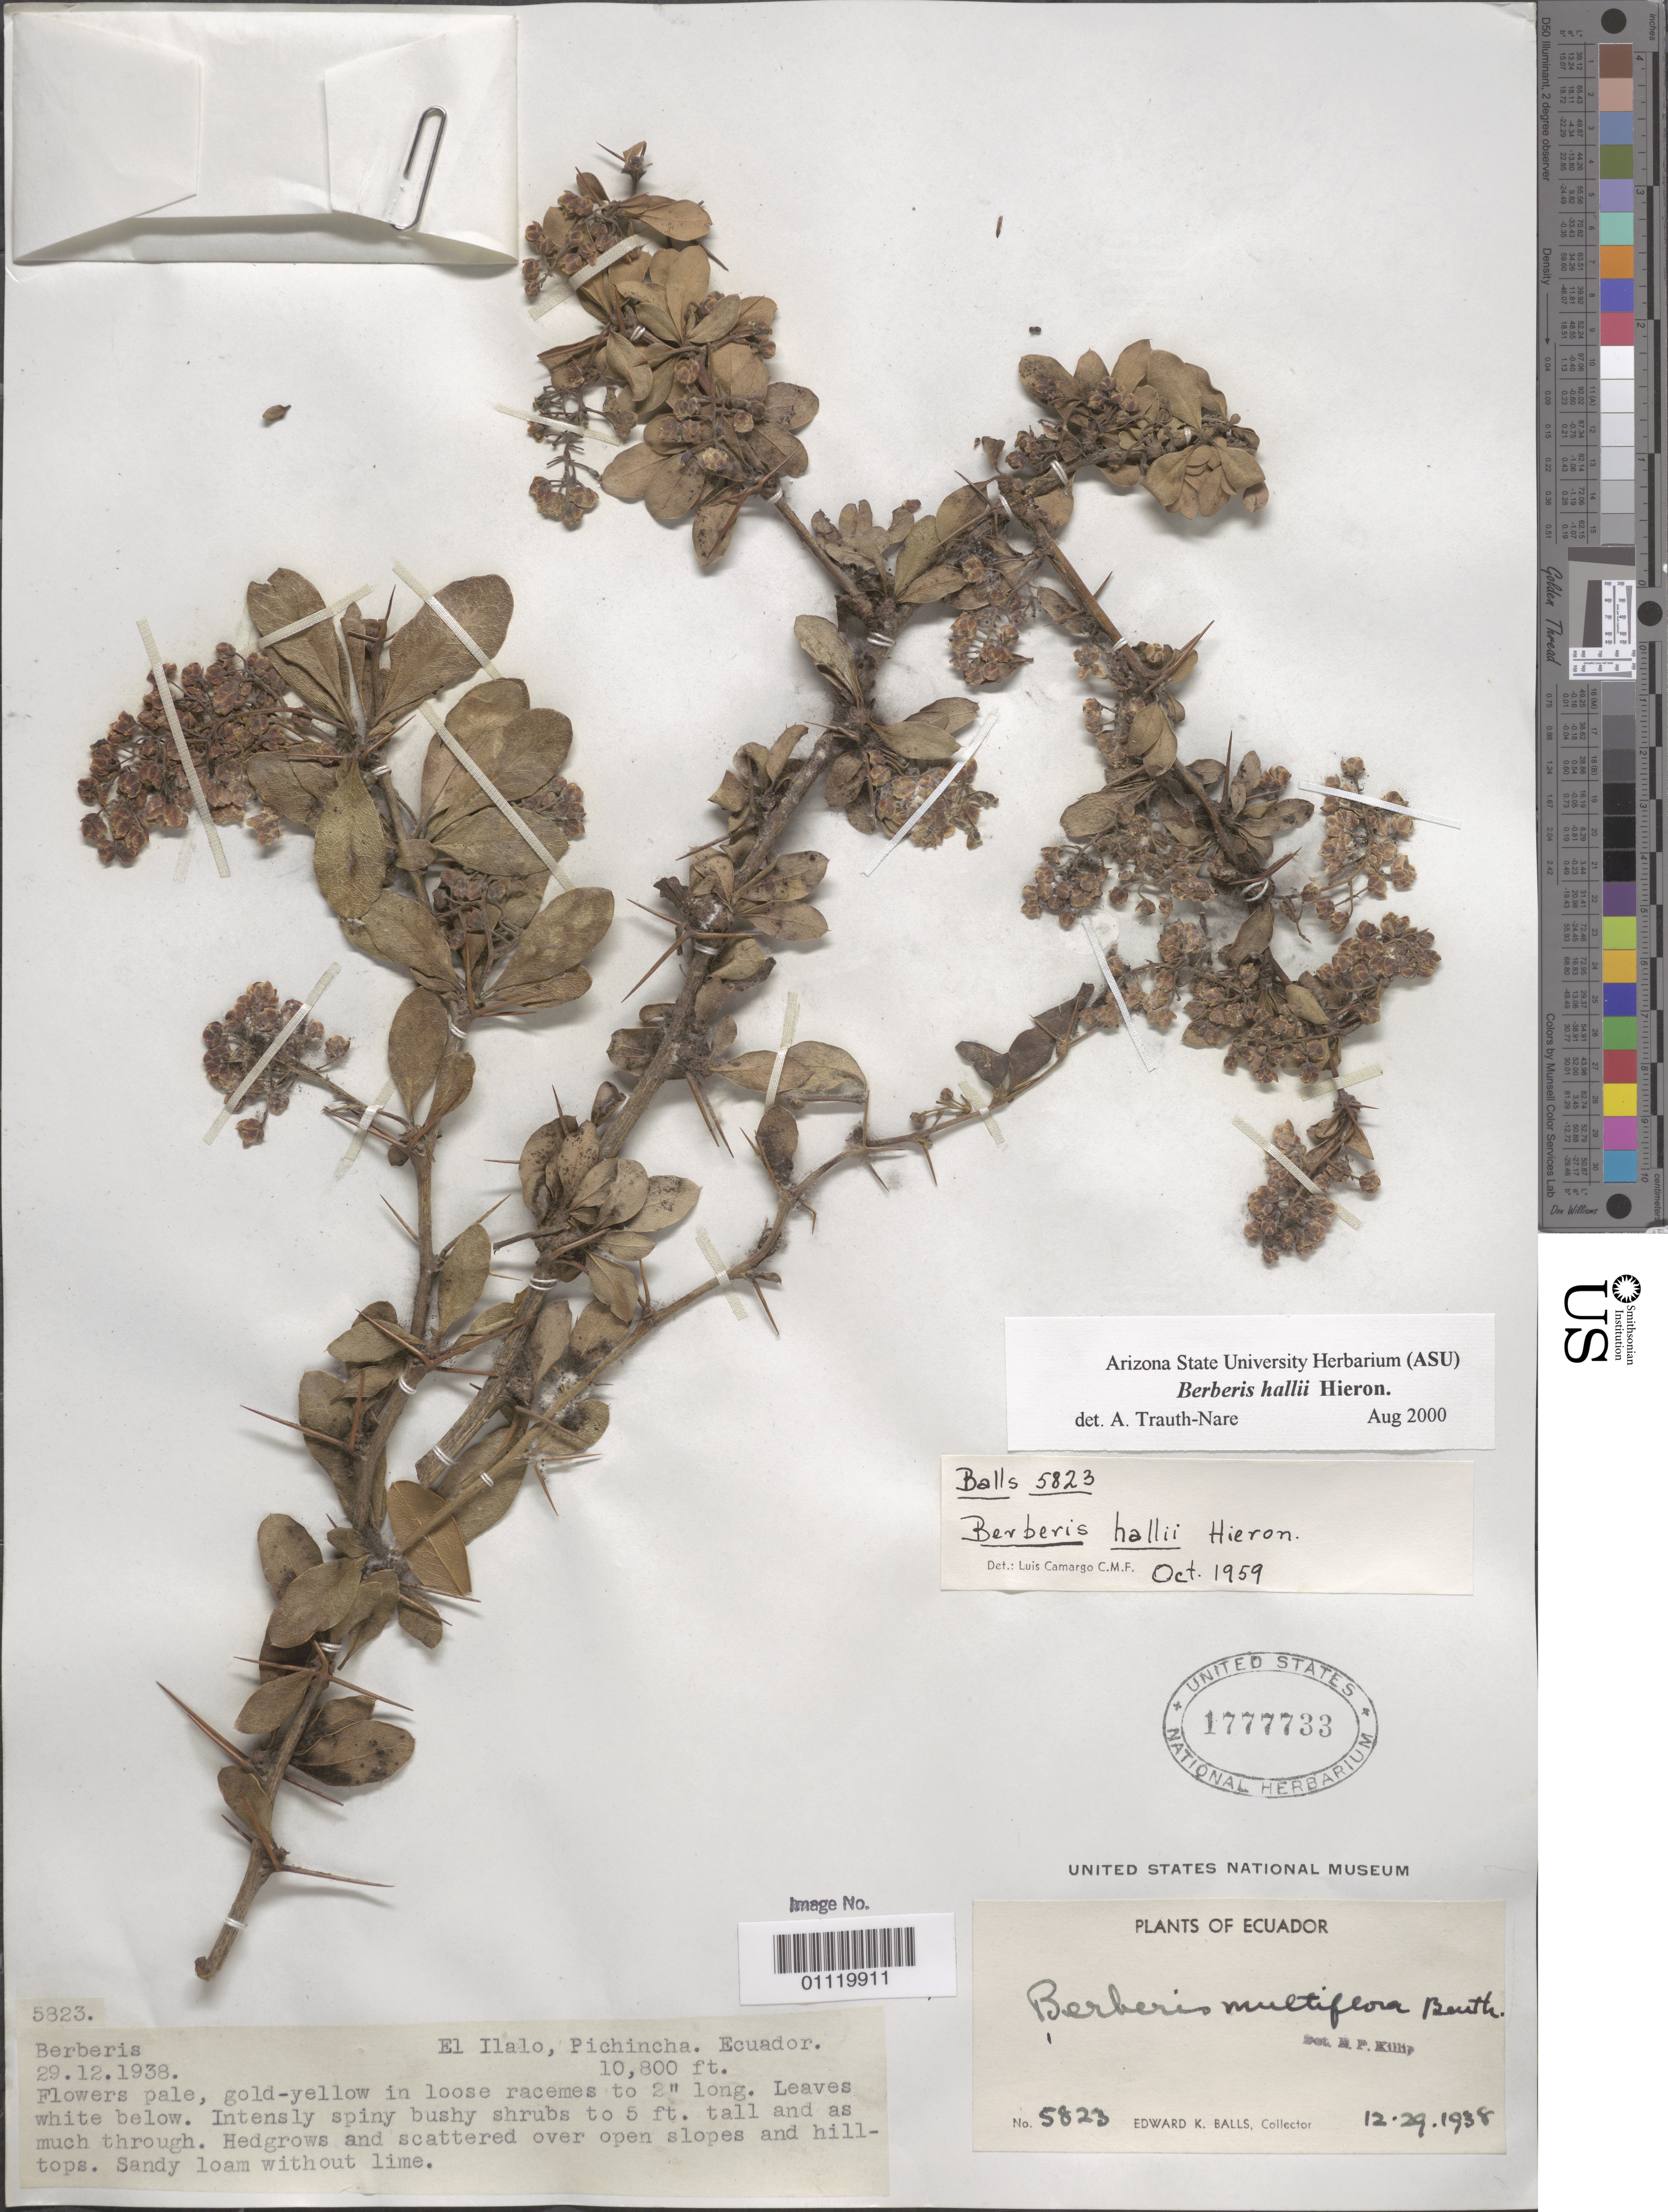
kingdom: Plantae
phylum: Tracheophyta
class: Magnoliopsida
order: Ranunculales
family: Berberidaceae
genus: Berberis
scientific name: Berberis hallii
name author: Hieron.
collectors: E. K. Balls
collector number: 5823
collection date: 1938-12-29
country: Ecuador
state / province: Pichincha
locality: El Ilalo Mountain. Hedgerows and scattered over open slopes and hilltops.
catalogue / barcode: US 1777733